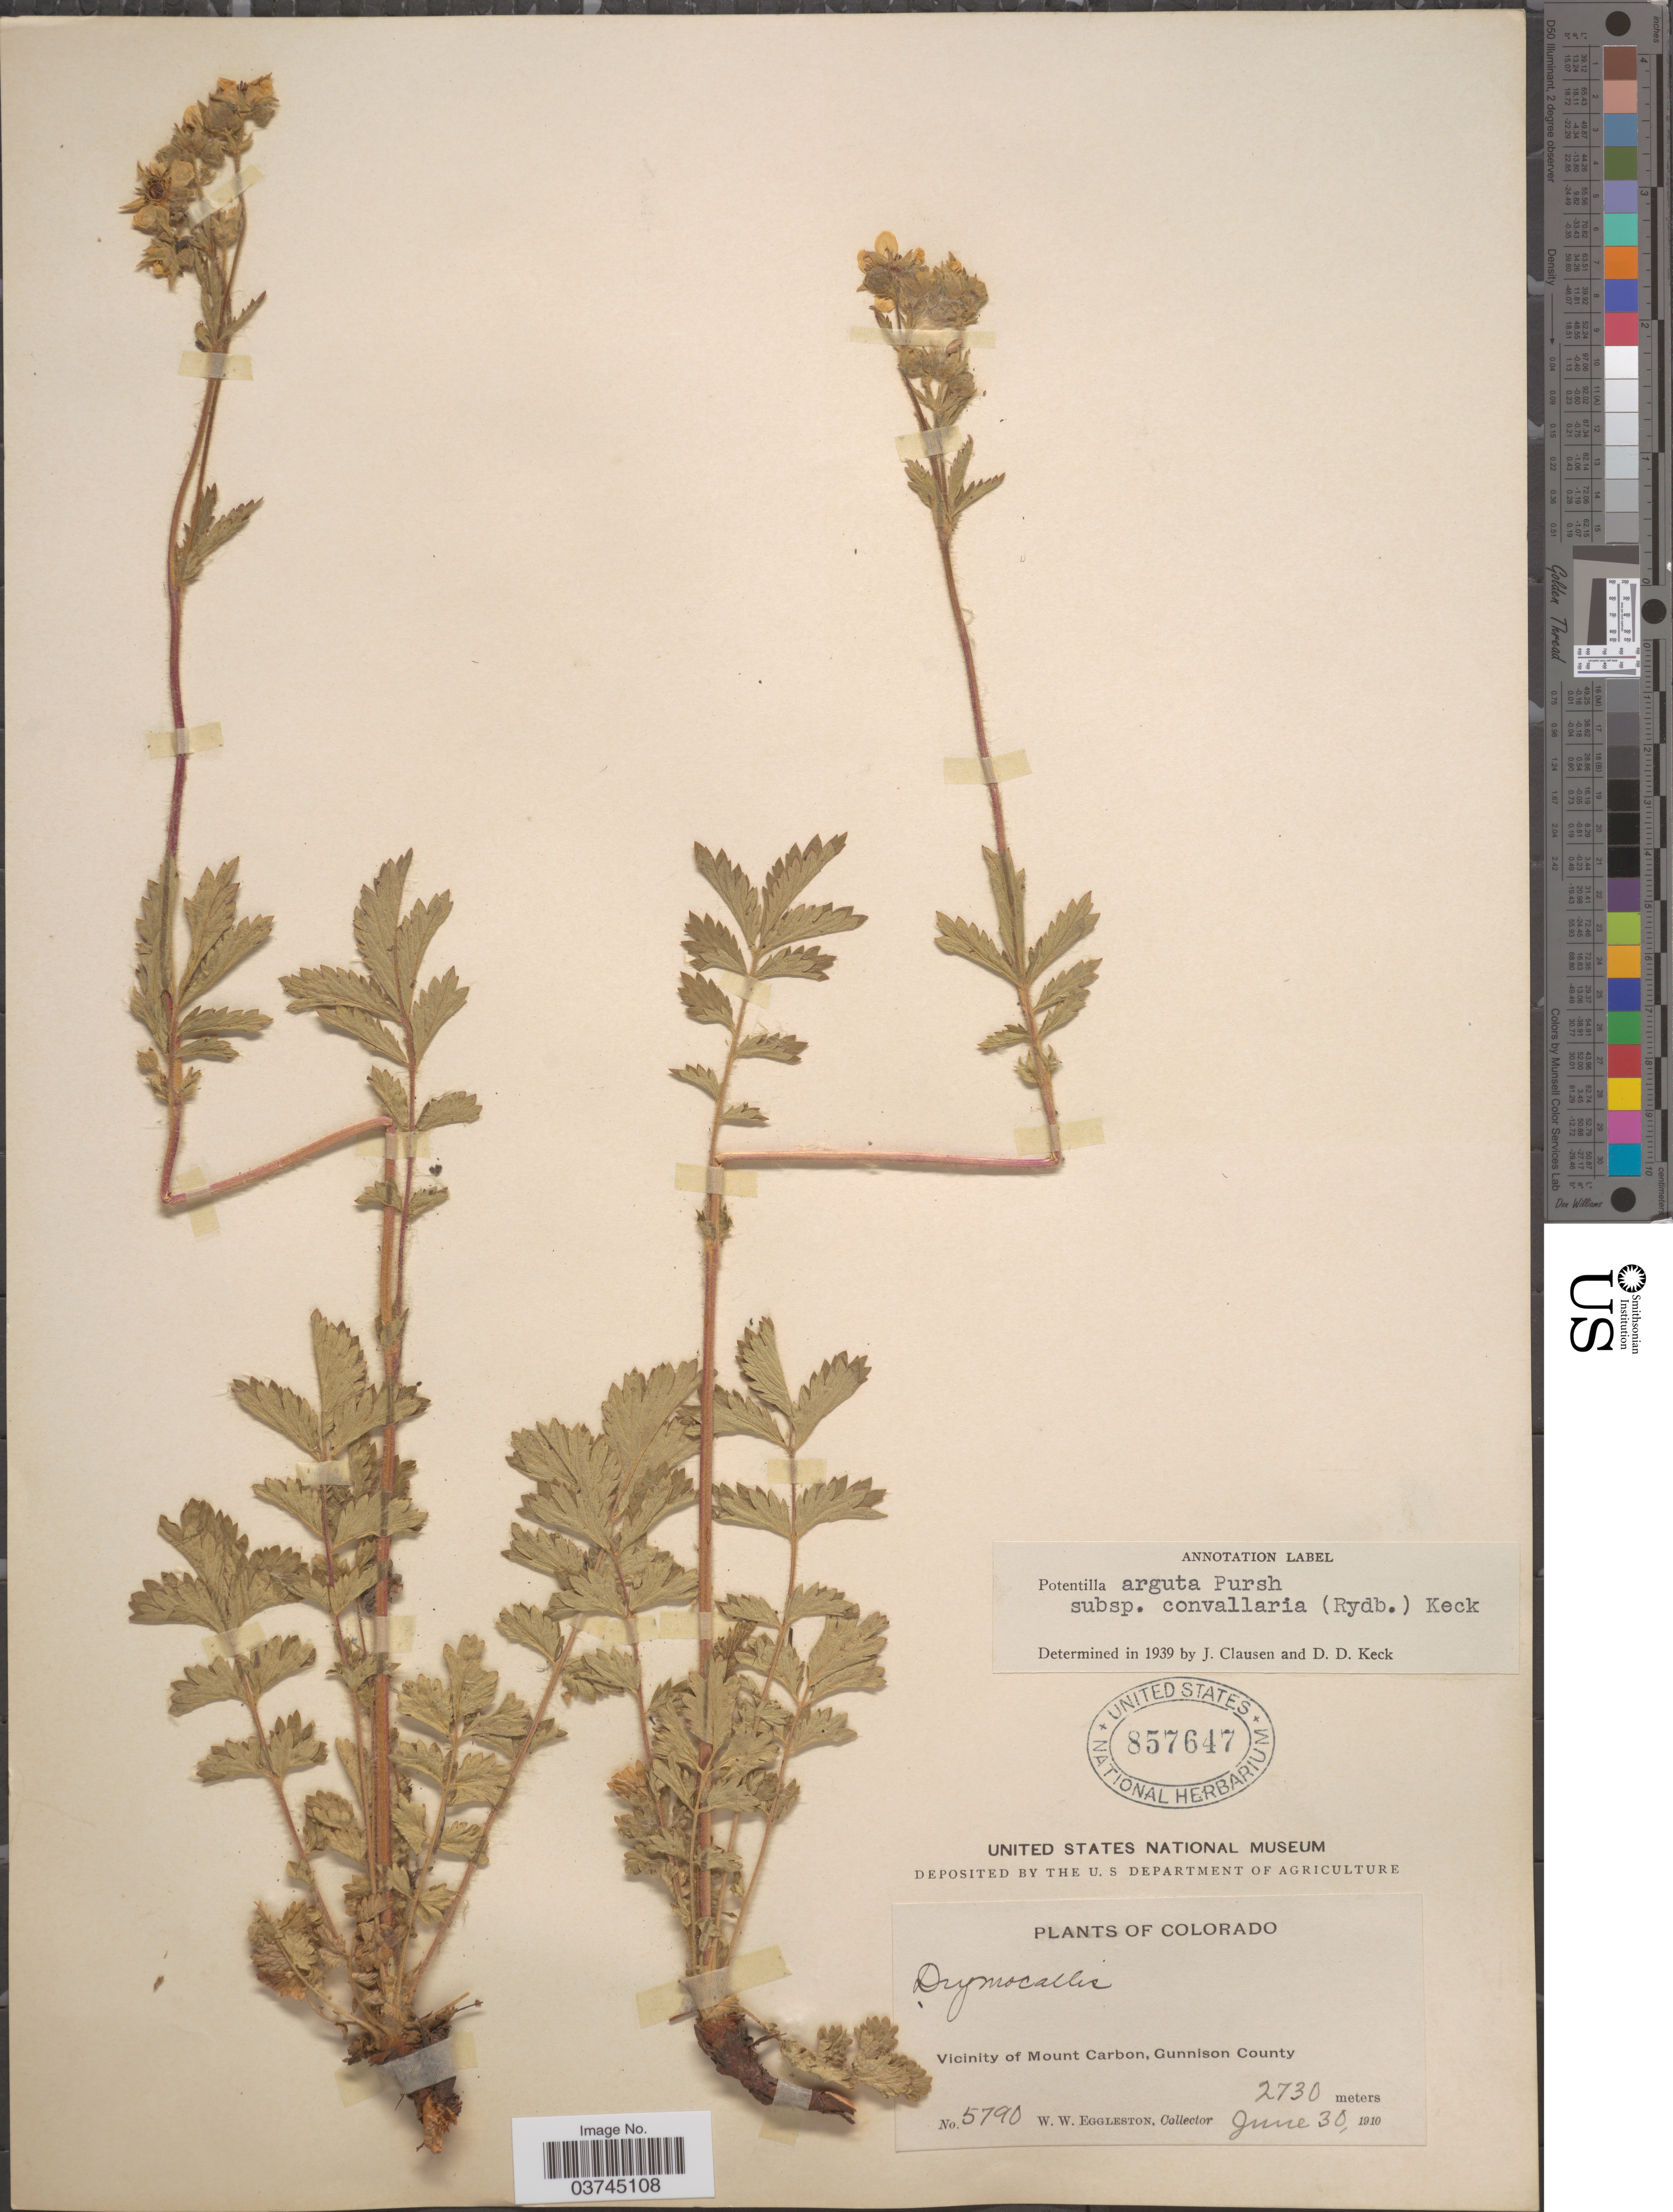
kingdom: Plantae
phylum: Tracheophyta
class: Magnoliopsida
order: Rosales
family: Rosaceae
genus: Drymocallis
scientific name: Drymocallis convallaria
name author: (Rydb.) Rydb.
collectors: W. W. Eggleston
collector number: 5790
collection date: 1910-06-30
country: United States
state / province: Colorado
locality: Vicinity of Mount Carbon, Gunnison County.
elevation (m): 2730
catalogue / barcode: US 857647